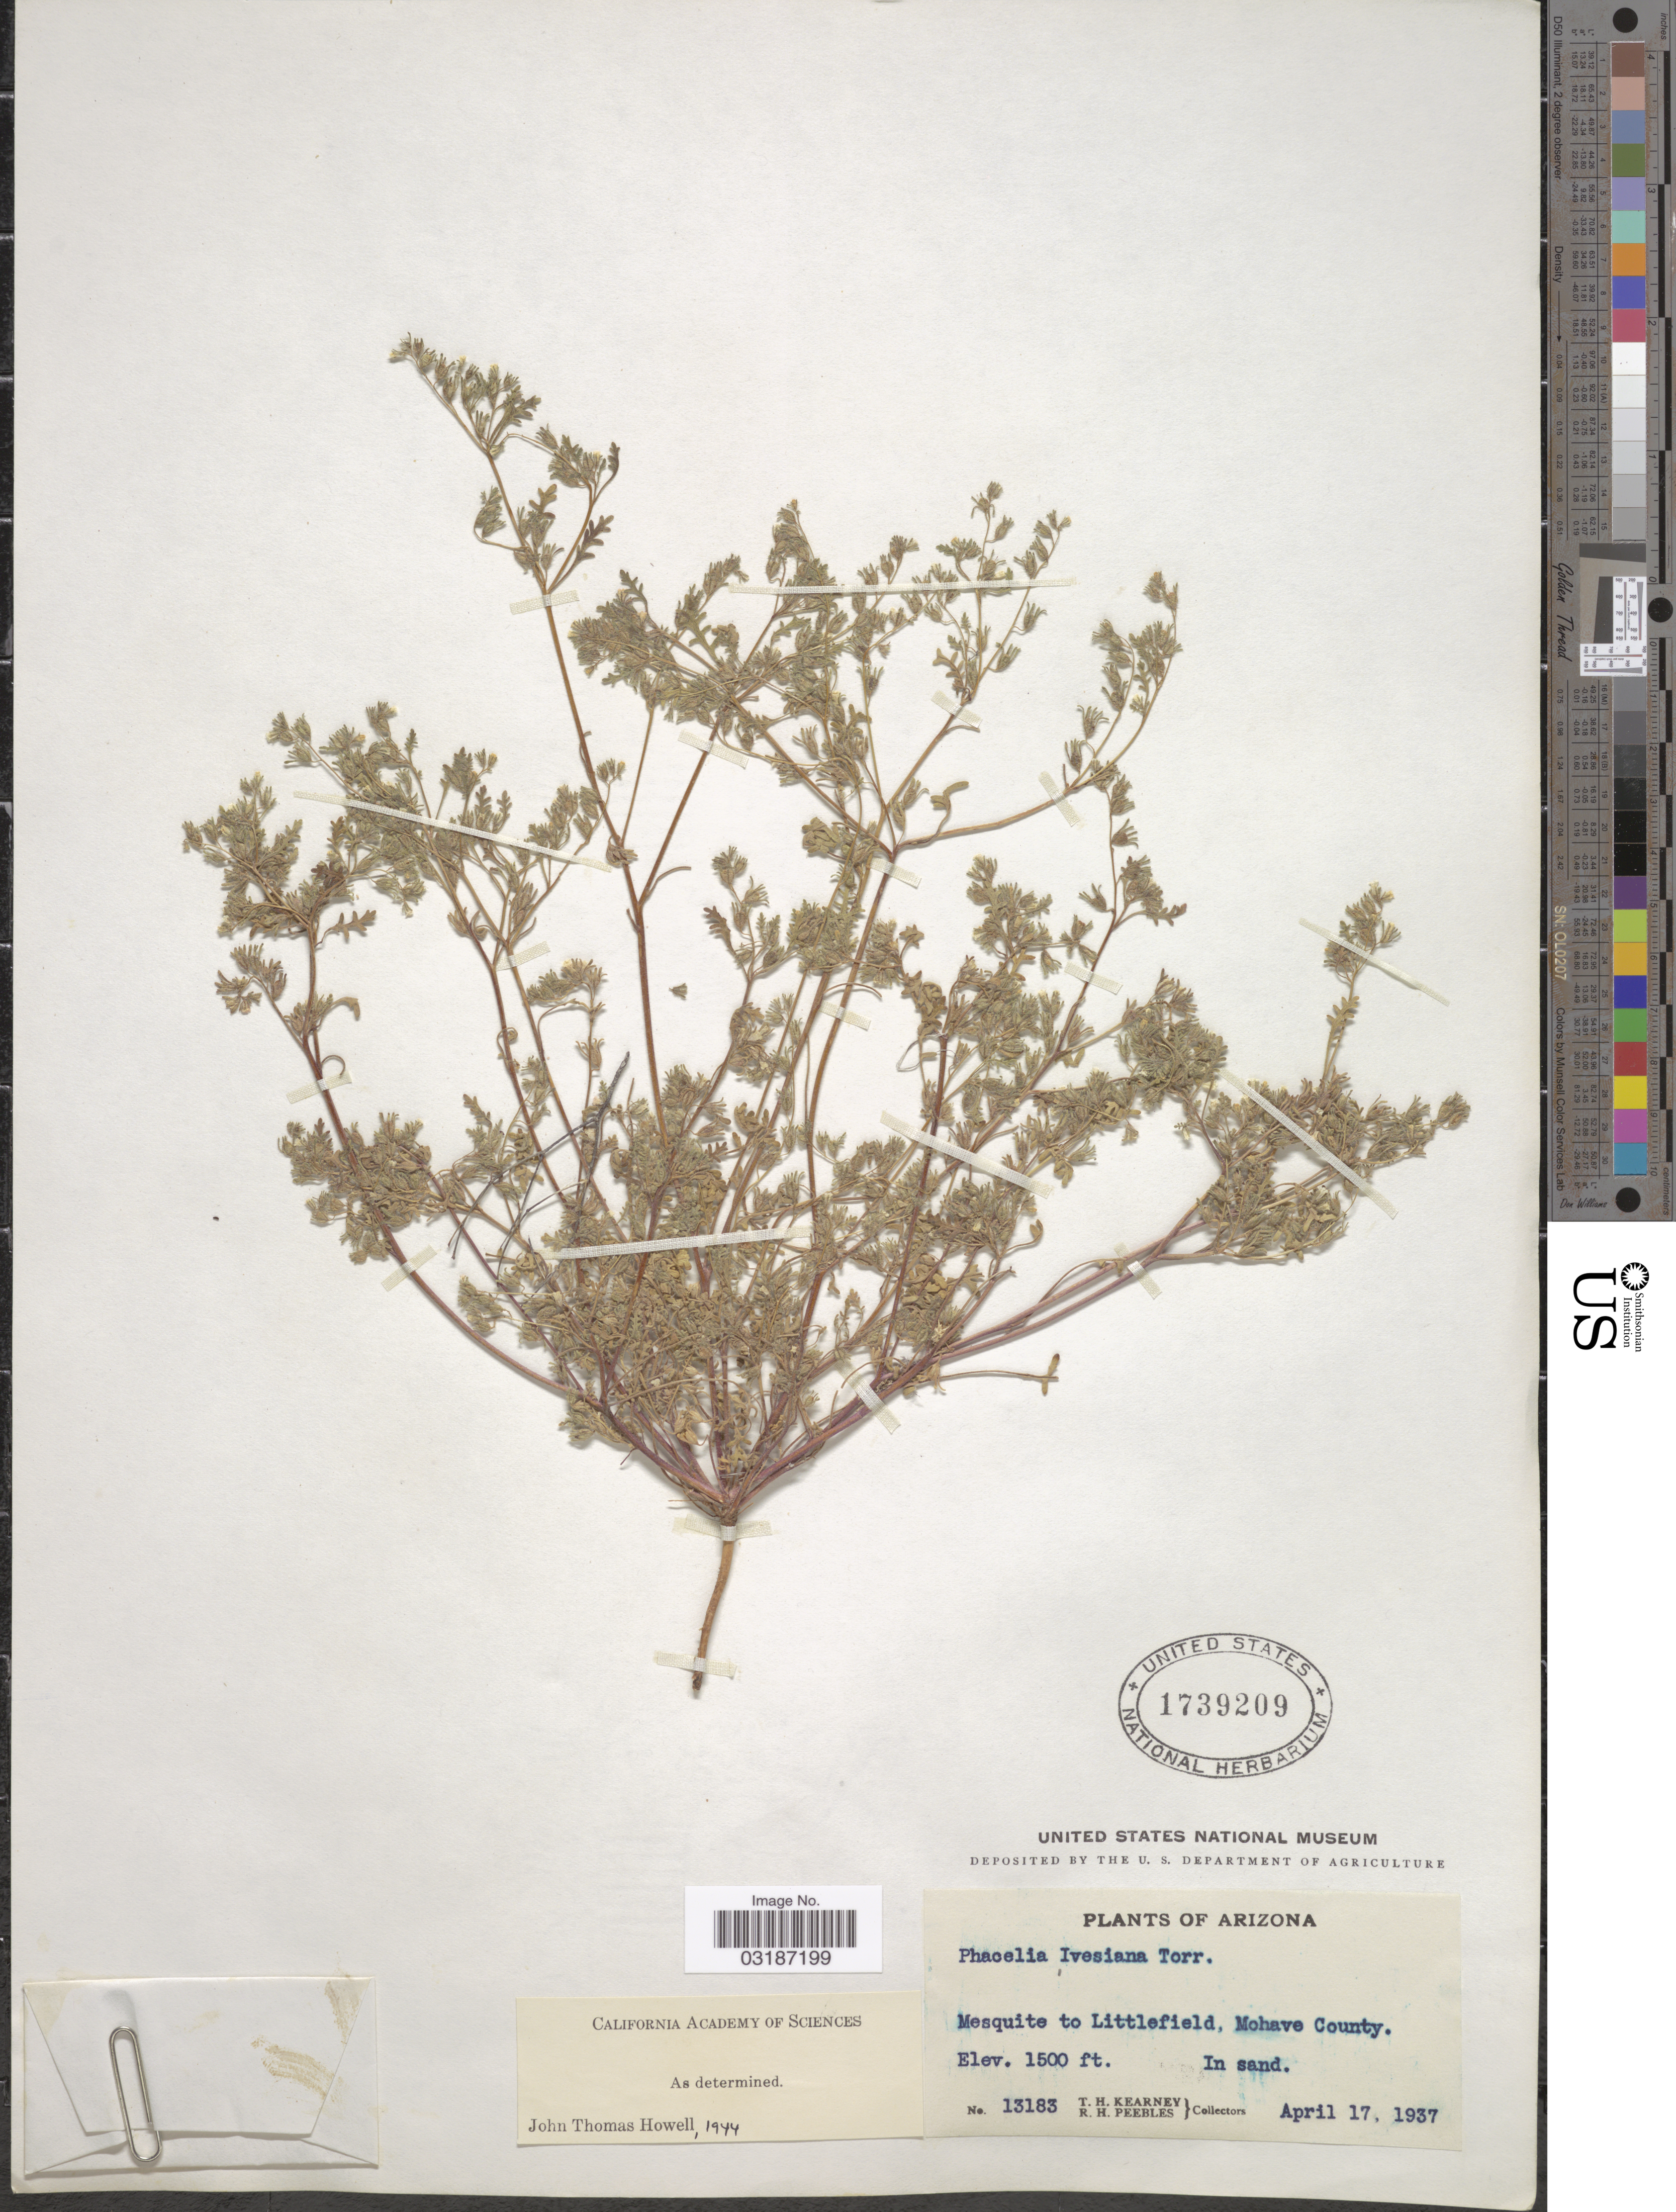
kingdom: Plantae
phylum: Tracheophyta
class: Magnoliopsida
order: Boraginales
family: Hydrophyllaceae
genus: Phacelia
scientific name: Phacelia ivesiana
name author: Torr.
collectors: T. H. Kearney & R. H. Peebles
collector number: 13183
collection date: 1937-04-17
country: United States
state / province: Arizona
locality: Mesquite to Littlefield, Mohave County.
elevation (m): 457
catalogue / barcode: US 1739209